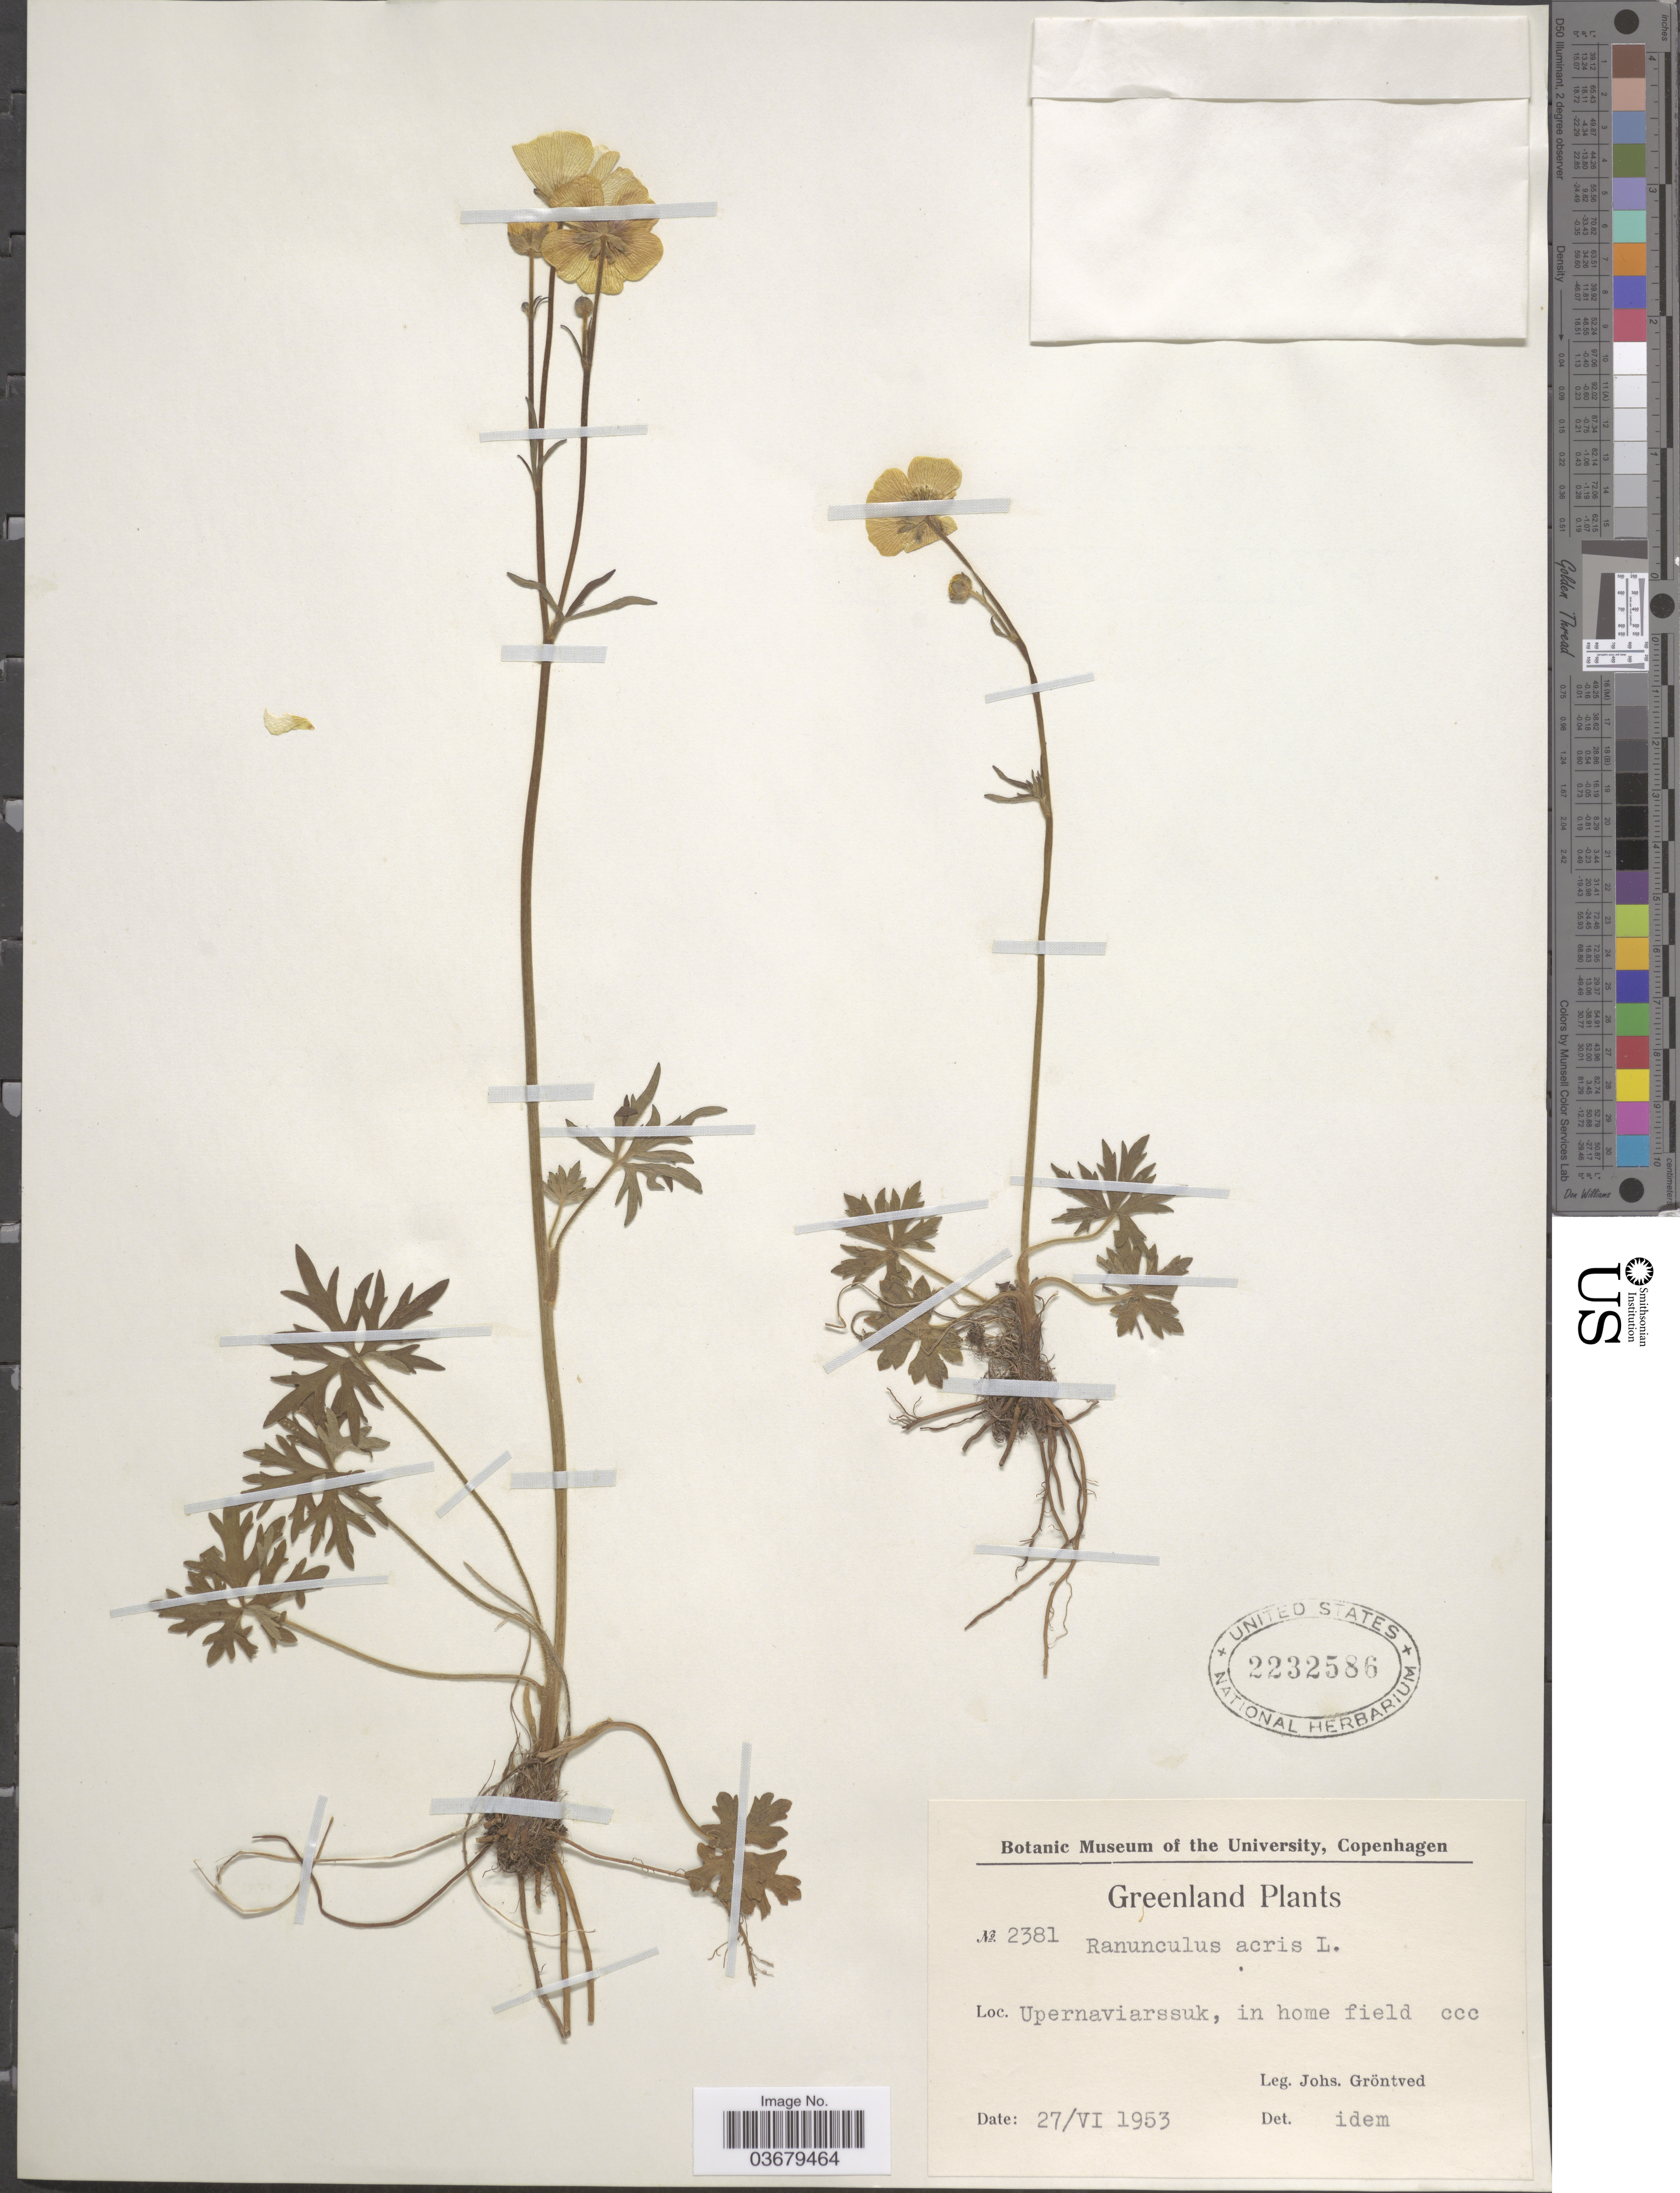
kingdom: Plantae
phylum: Tracheophyta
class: Magnoliopsida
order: Ranunculales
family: Ranunculaceae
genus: Ranunculus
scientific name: Ranunculus acris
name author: L.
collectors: J. Gröntved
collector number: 2381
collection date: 1963-06-27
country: Greenland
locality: Upernaviarssuk.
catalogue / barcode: US 2232586